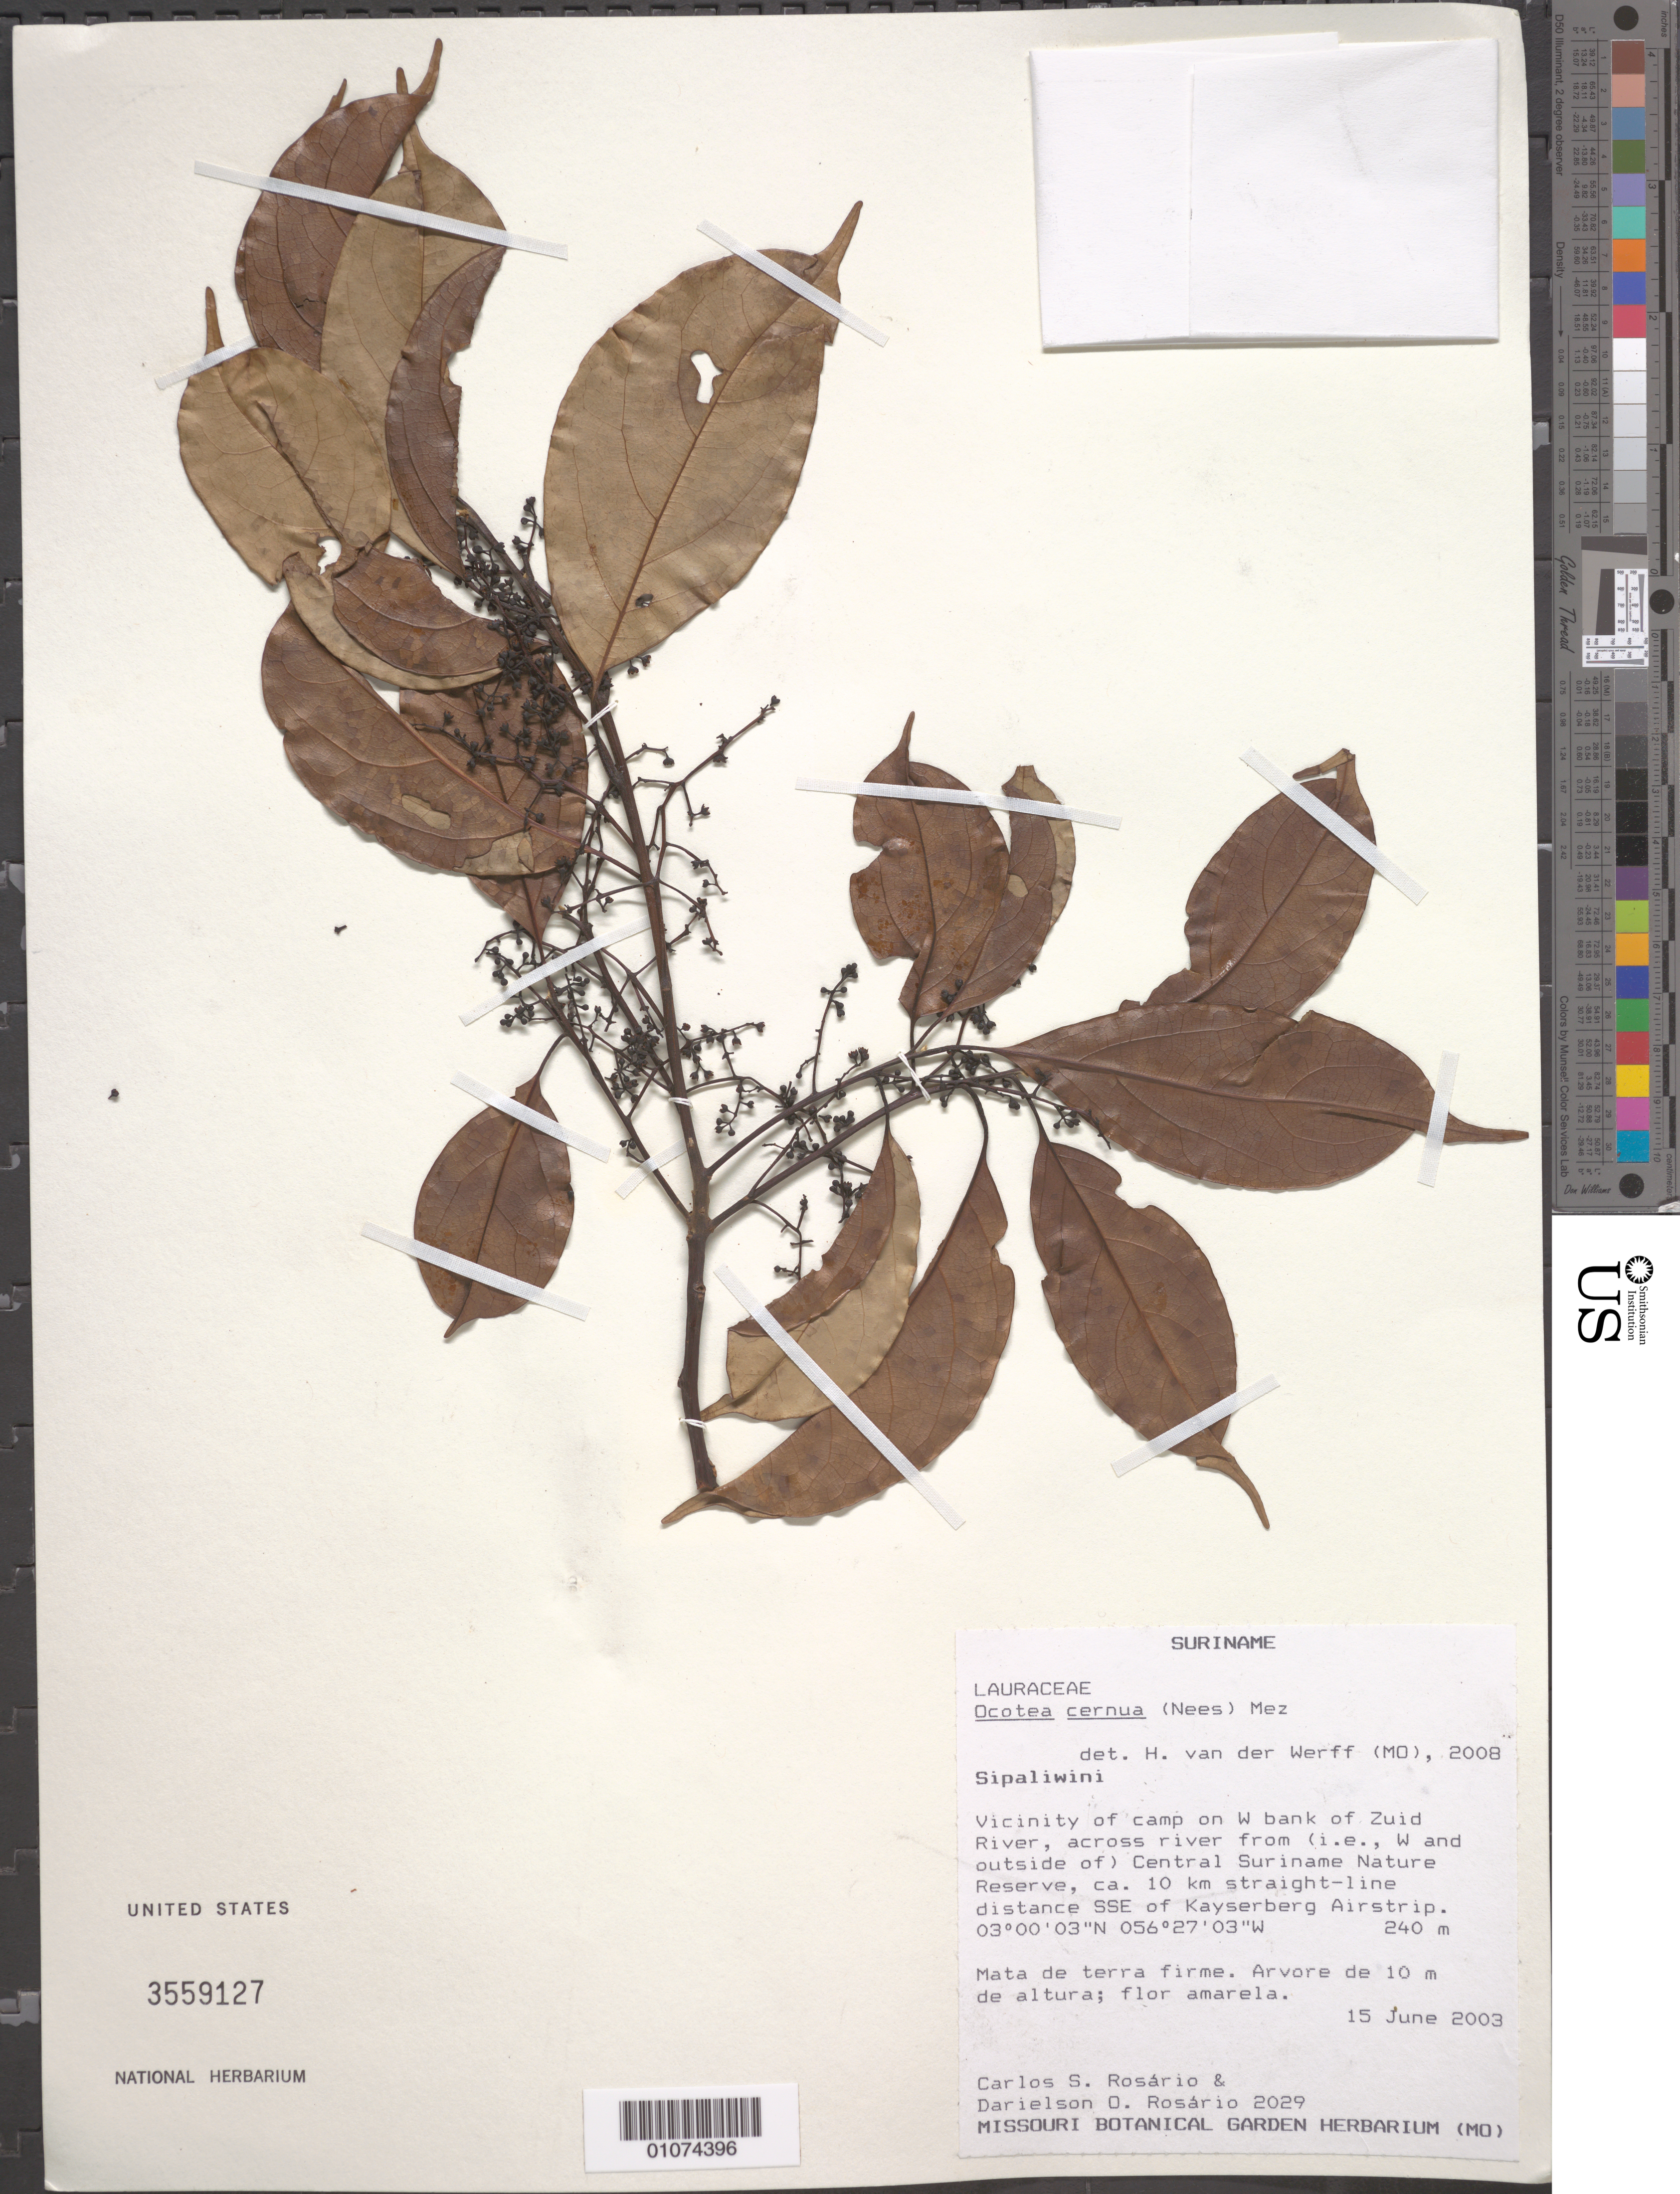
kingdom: Plantae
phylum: Tracheophyta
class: Magnoliopsida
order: Laurales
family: Lauraceae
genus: Ocotea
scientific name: Ocotea cernua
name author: (Nees) Mez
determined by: van der Werff, H., (MO), Missouri Botanical Garden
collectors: C. S. Rosário & D. Rosario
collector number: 2029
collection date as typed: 15-Jun-03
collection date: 2003-06-15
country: Suriname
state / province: Sipaliwini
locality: Vicinity of camp of W bank of Zuid River, across river from (i.e. W and outside of) Central Suriname Nature Reserve, ca. 10 km straight-line distance SSE of Kayerberg Airstrip.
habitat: Mata de terra firme.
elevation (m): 240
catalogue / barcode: US 3559127